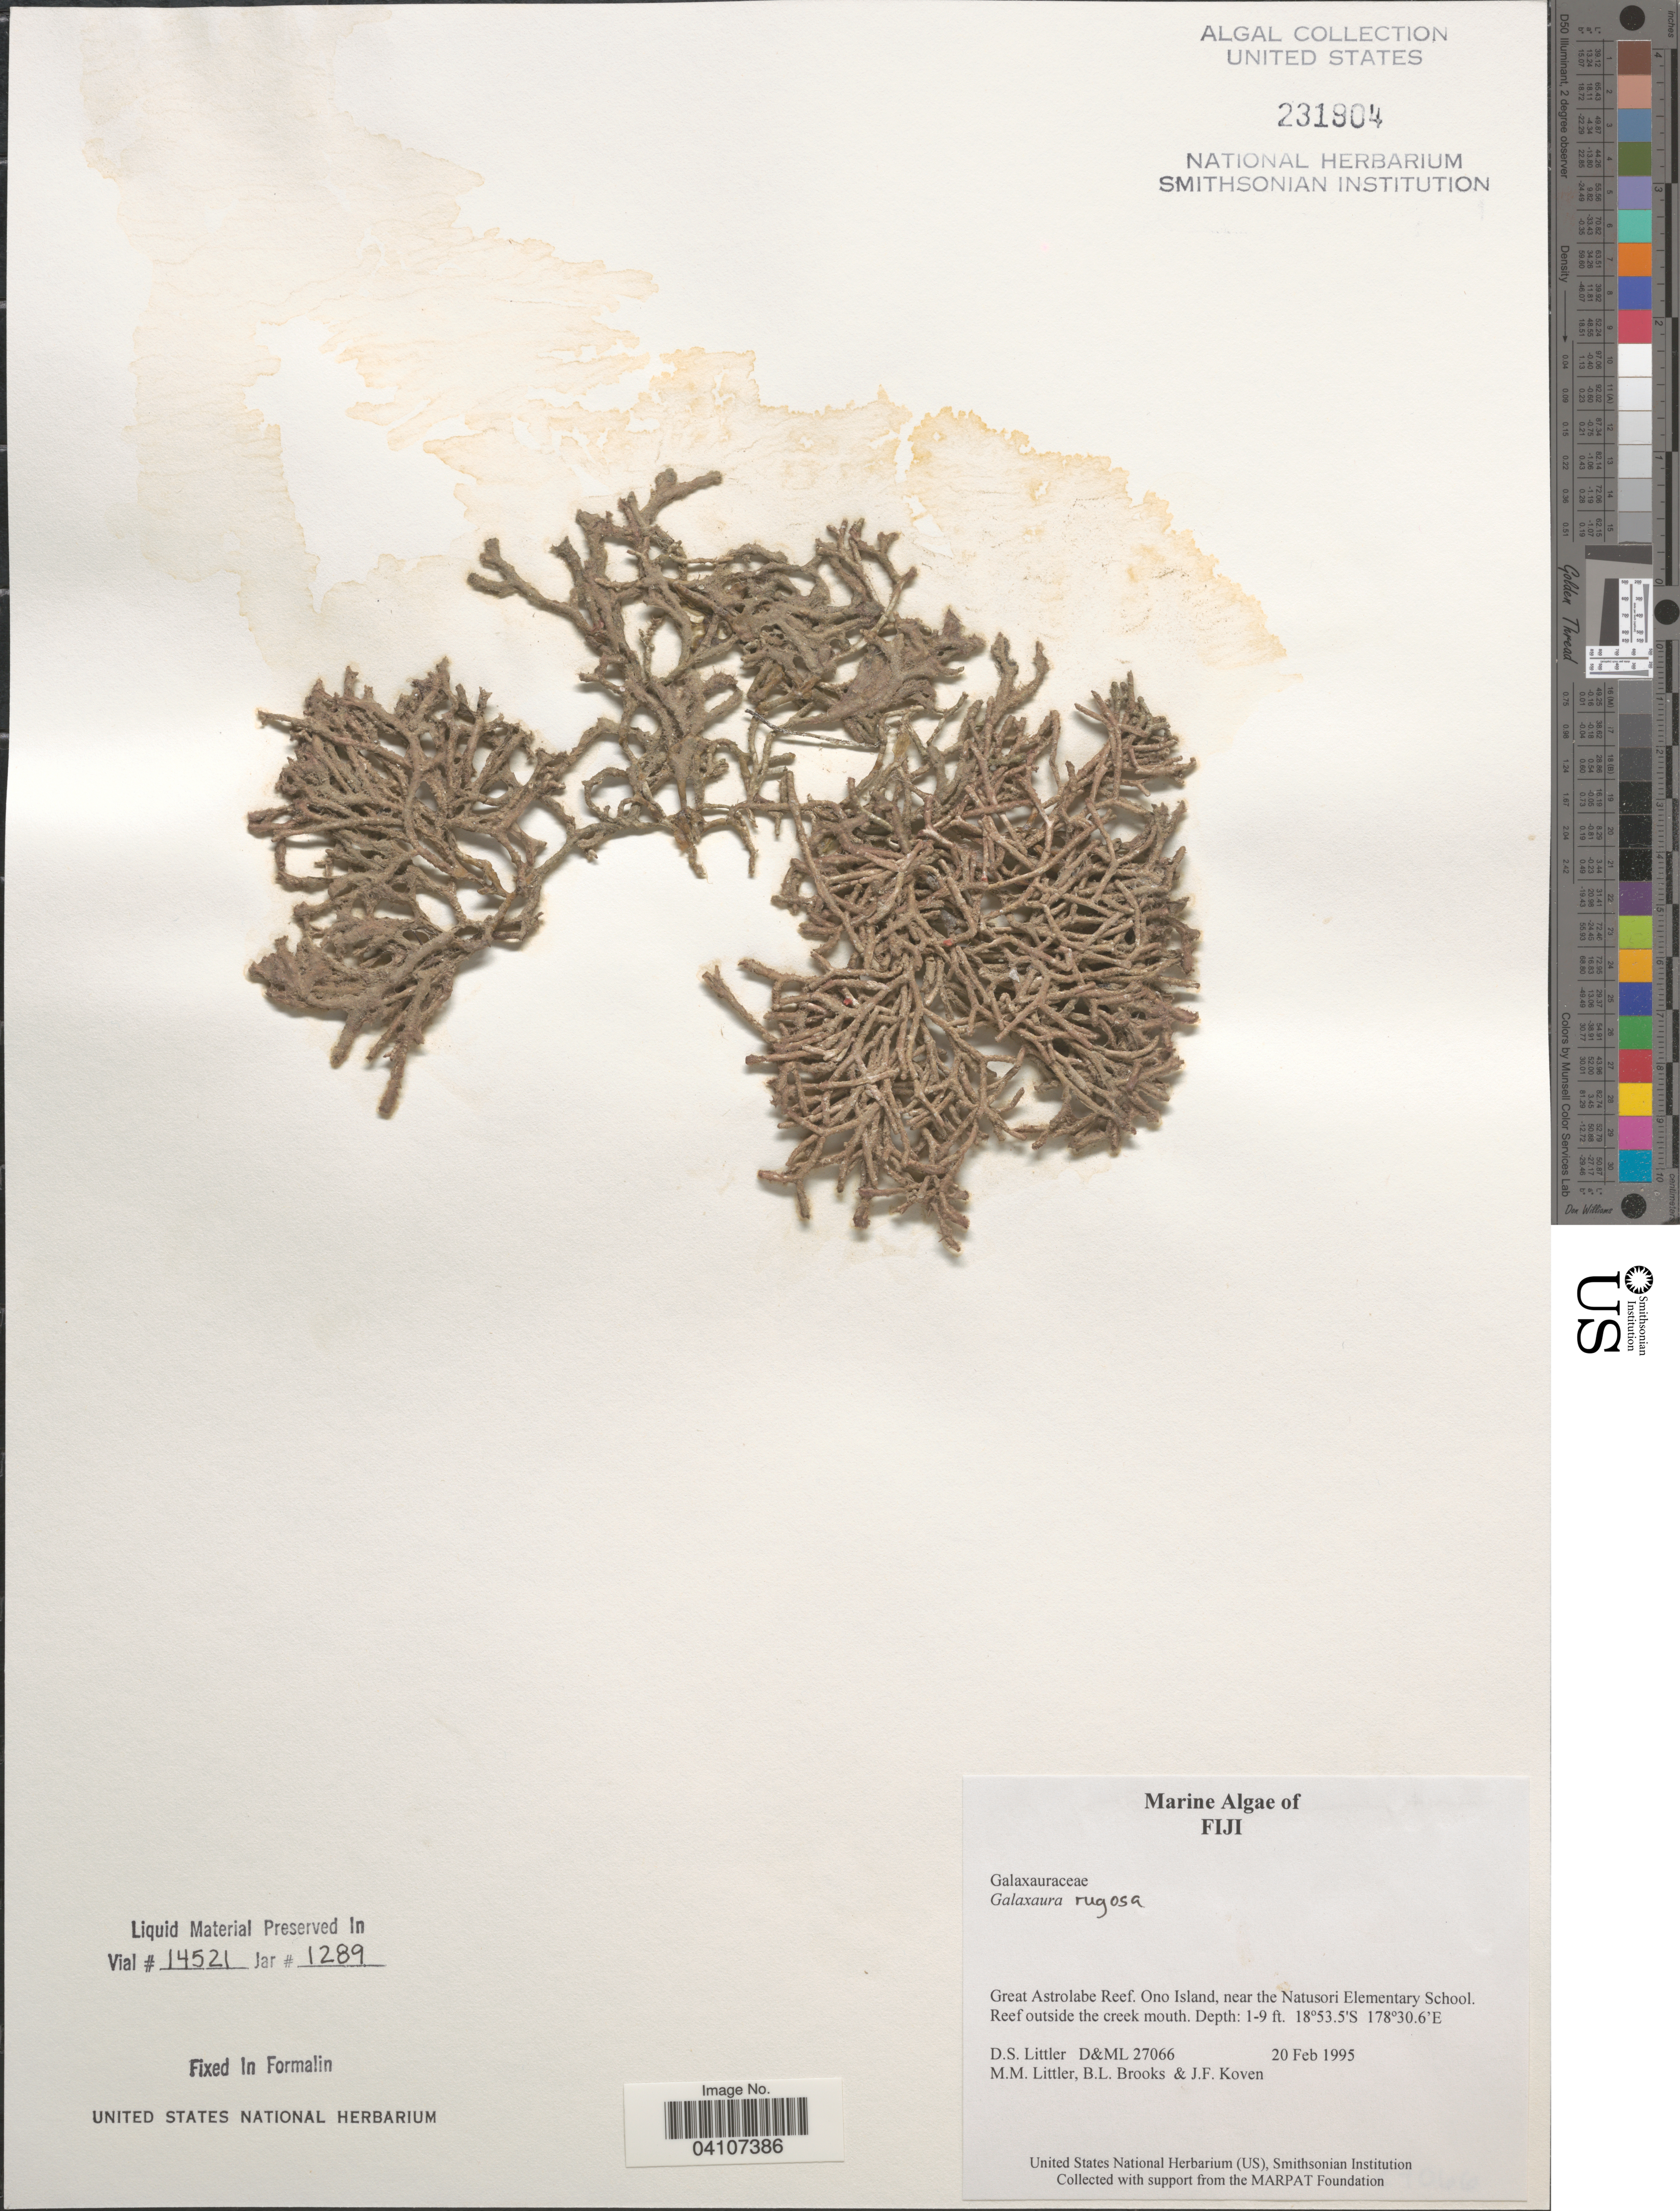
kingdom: Plantae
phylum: Rhodophyta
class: Florideophyceae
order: Nemaliales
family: Galaxauraceae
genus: Galaxaura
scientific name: Galaxaura rugosa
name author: (Ellis & Sol.) J.V.Lamouroux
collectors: D. S. Littler, B. Brooks & J. Koven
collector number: D&ML 27066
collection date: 1995-02-20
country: Fiji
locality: Great Astrolobe Reef. Ono Island, near the Natusori Elementary School. Reef outside the creek mouth.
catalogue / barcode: US 213804